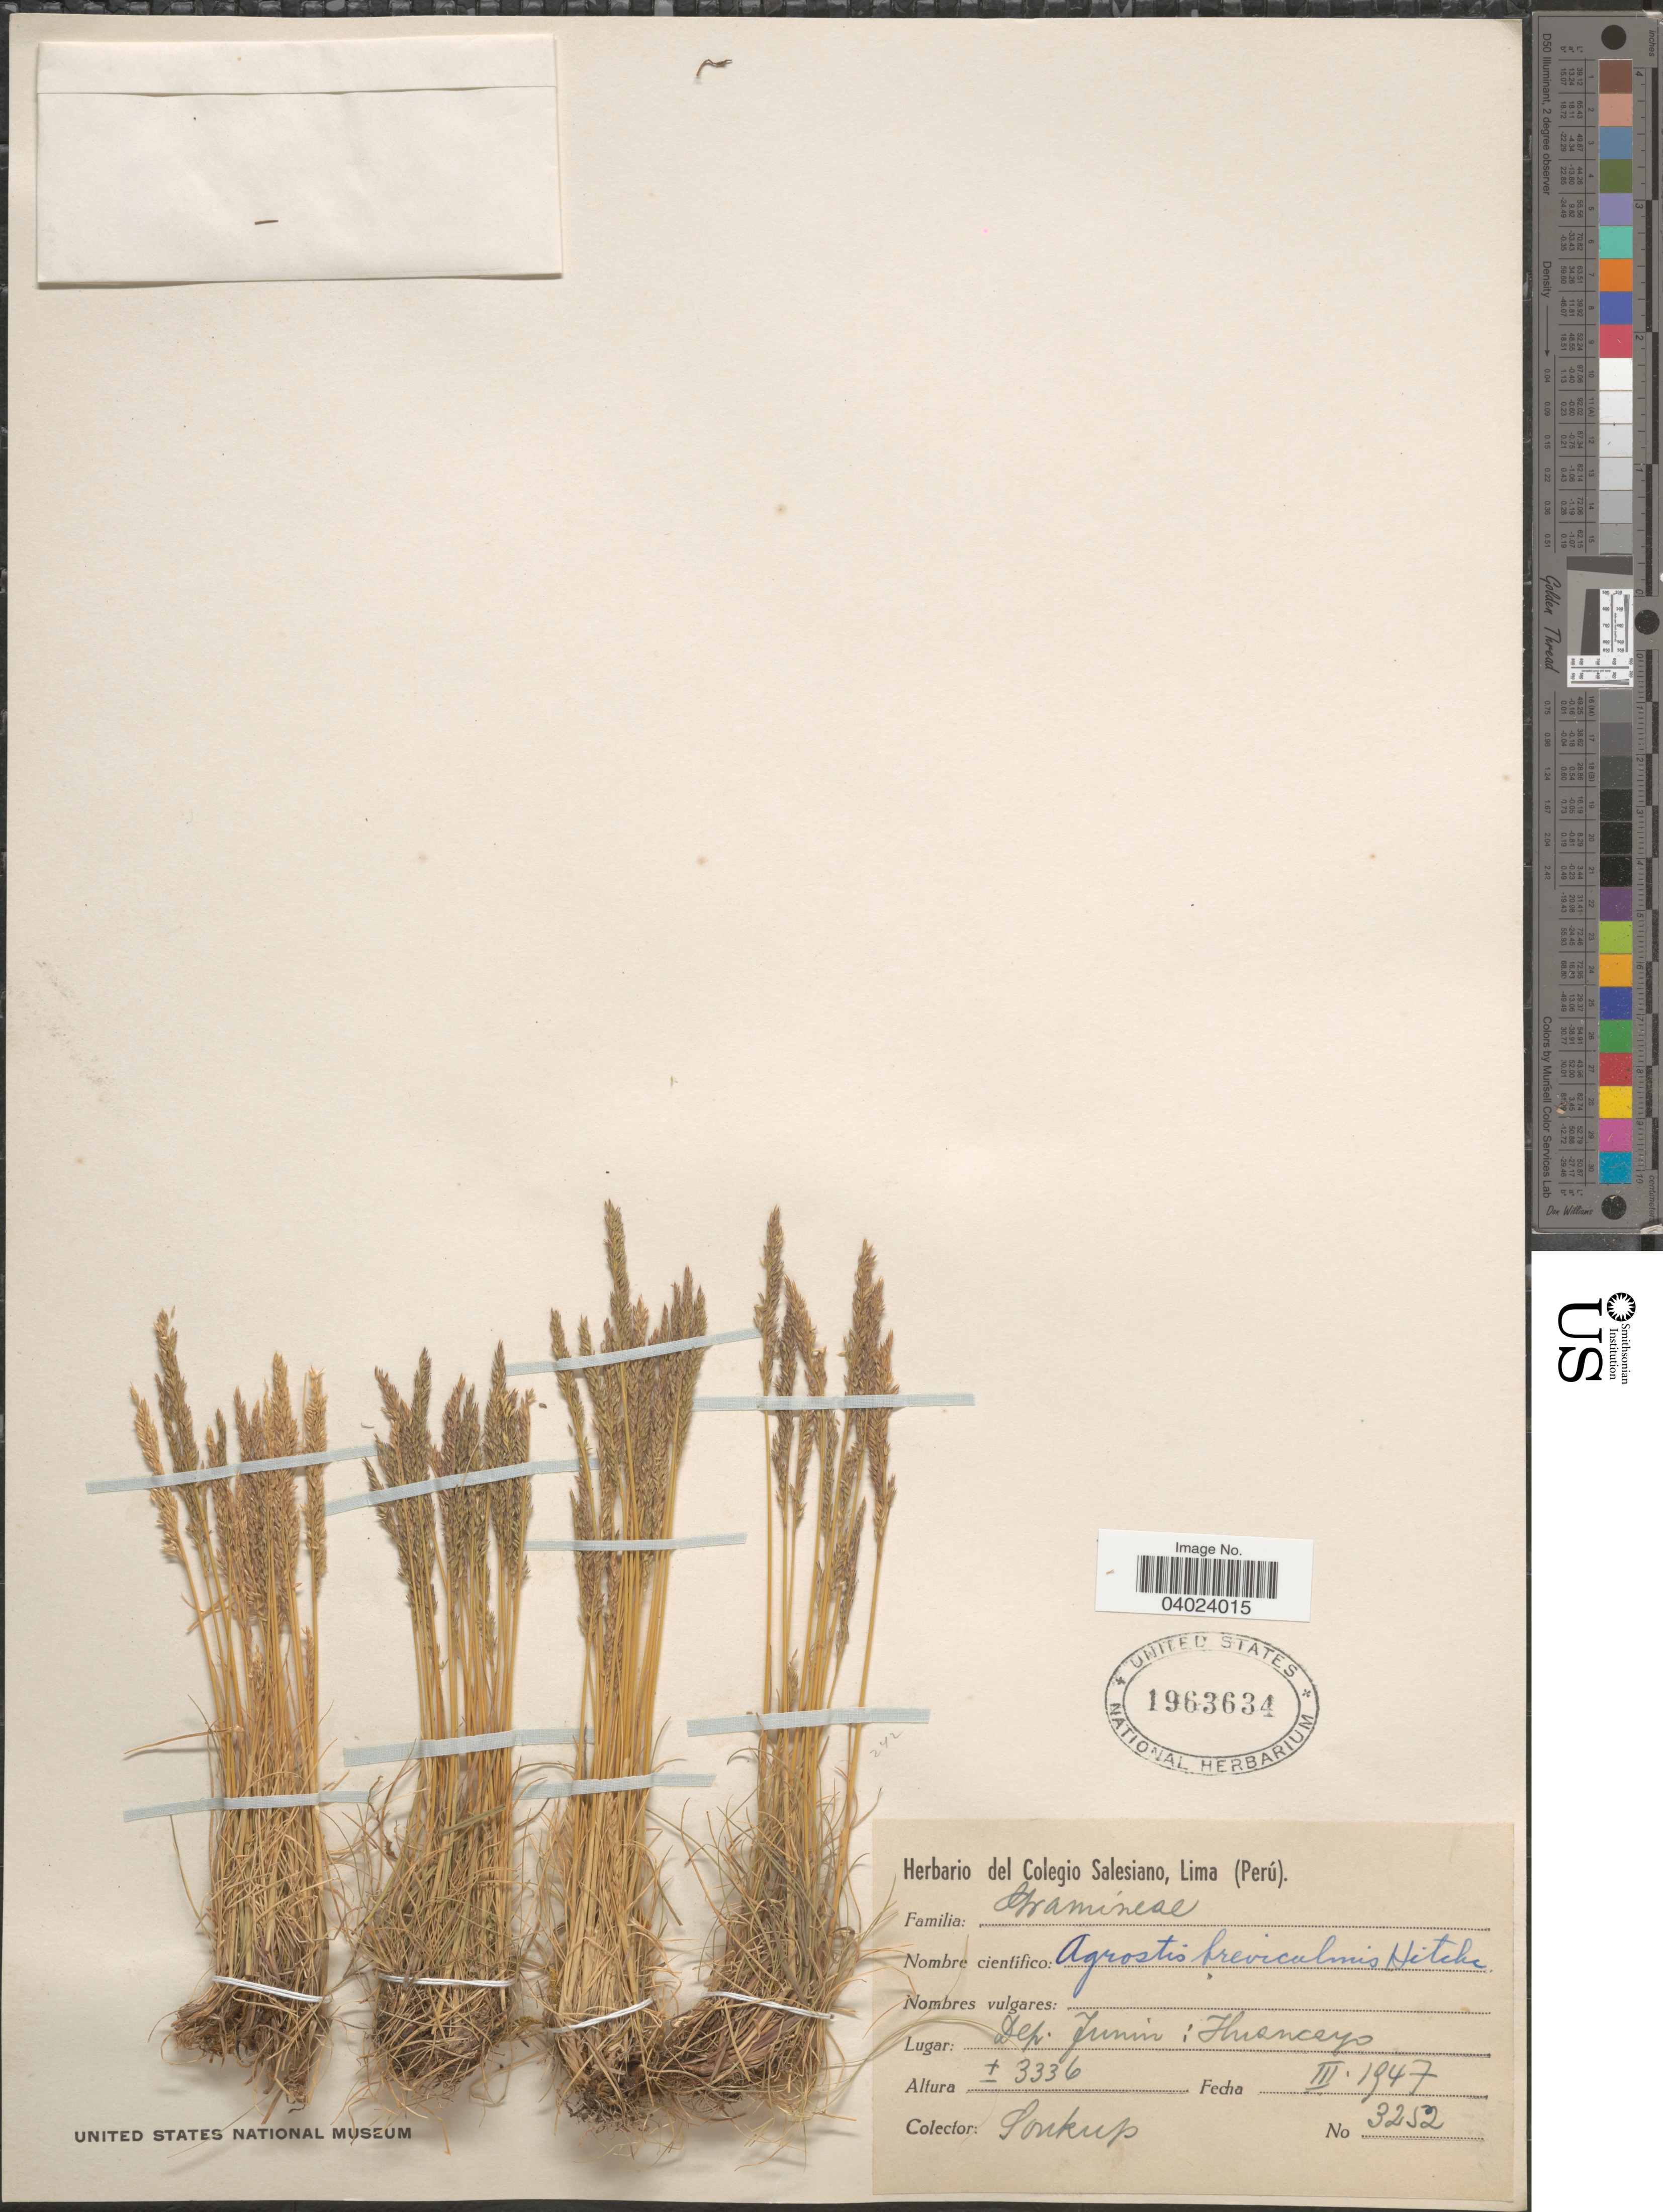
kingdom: Plantae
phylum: Tracheophyta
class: Liliopsida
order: Poales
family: Poaceae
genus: Agrostis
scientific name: Agrostis breviculmis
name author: Hitchc.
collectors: -- Soukup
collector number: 3252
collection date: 1947-03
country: Peru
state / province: Junín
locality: Huancayo, Dep. Junín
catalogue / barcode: US 1963634